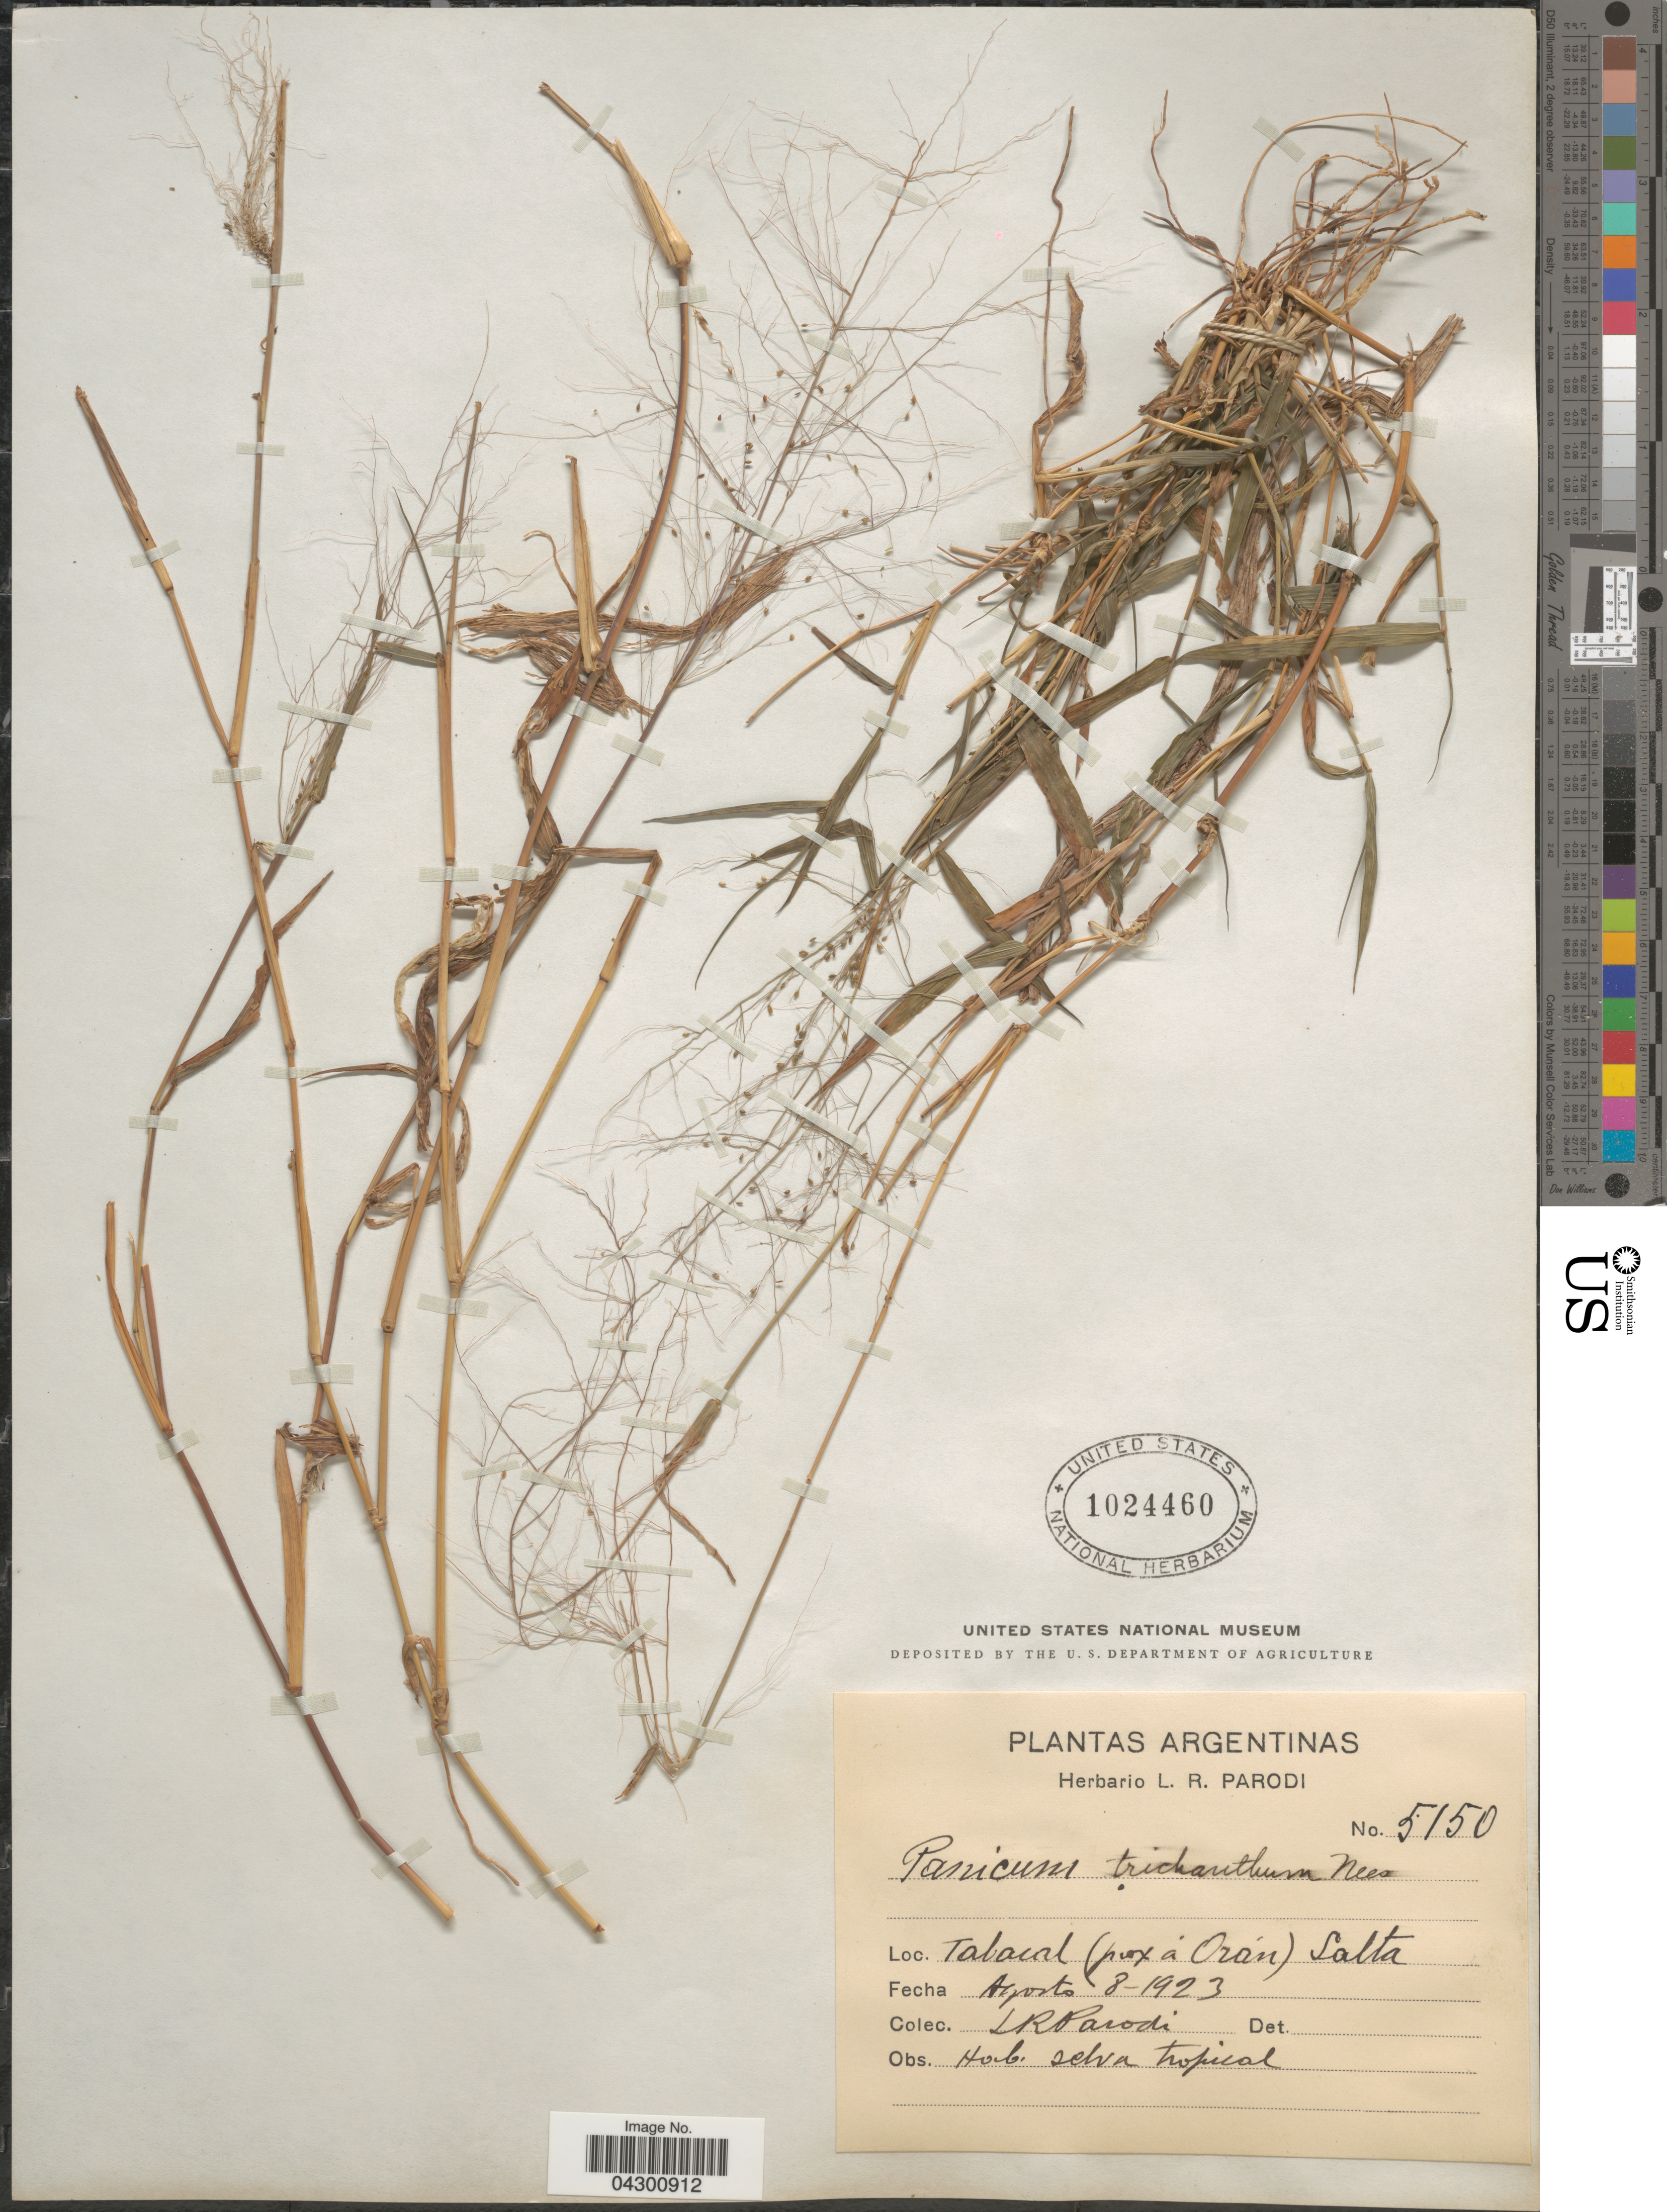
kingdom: Plantae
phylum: Tracheophyta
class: Liliopsida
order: Poales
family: Poaceae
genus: Panicum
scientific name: Panicum trichanthum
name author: Nees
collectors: L. R. Parodi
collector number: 5150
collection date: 1923-08-08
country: Argentina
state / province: Salta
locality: Tabacal (prox á Orán).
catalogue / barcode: US 1024460